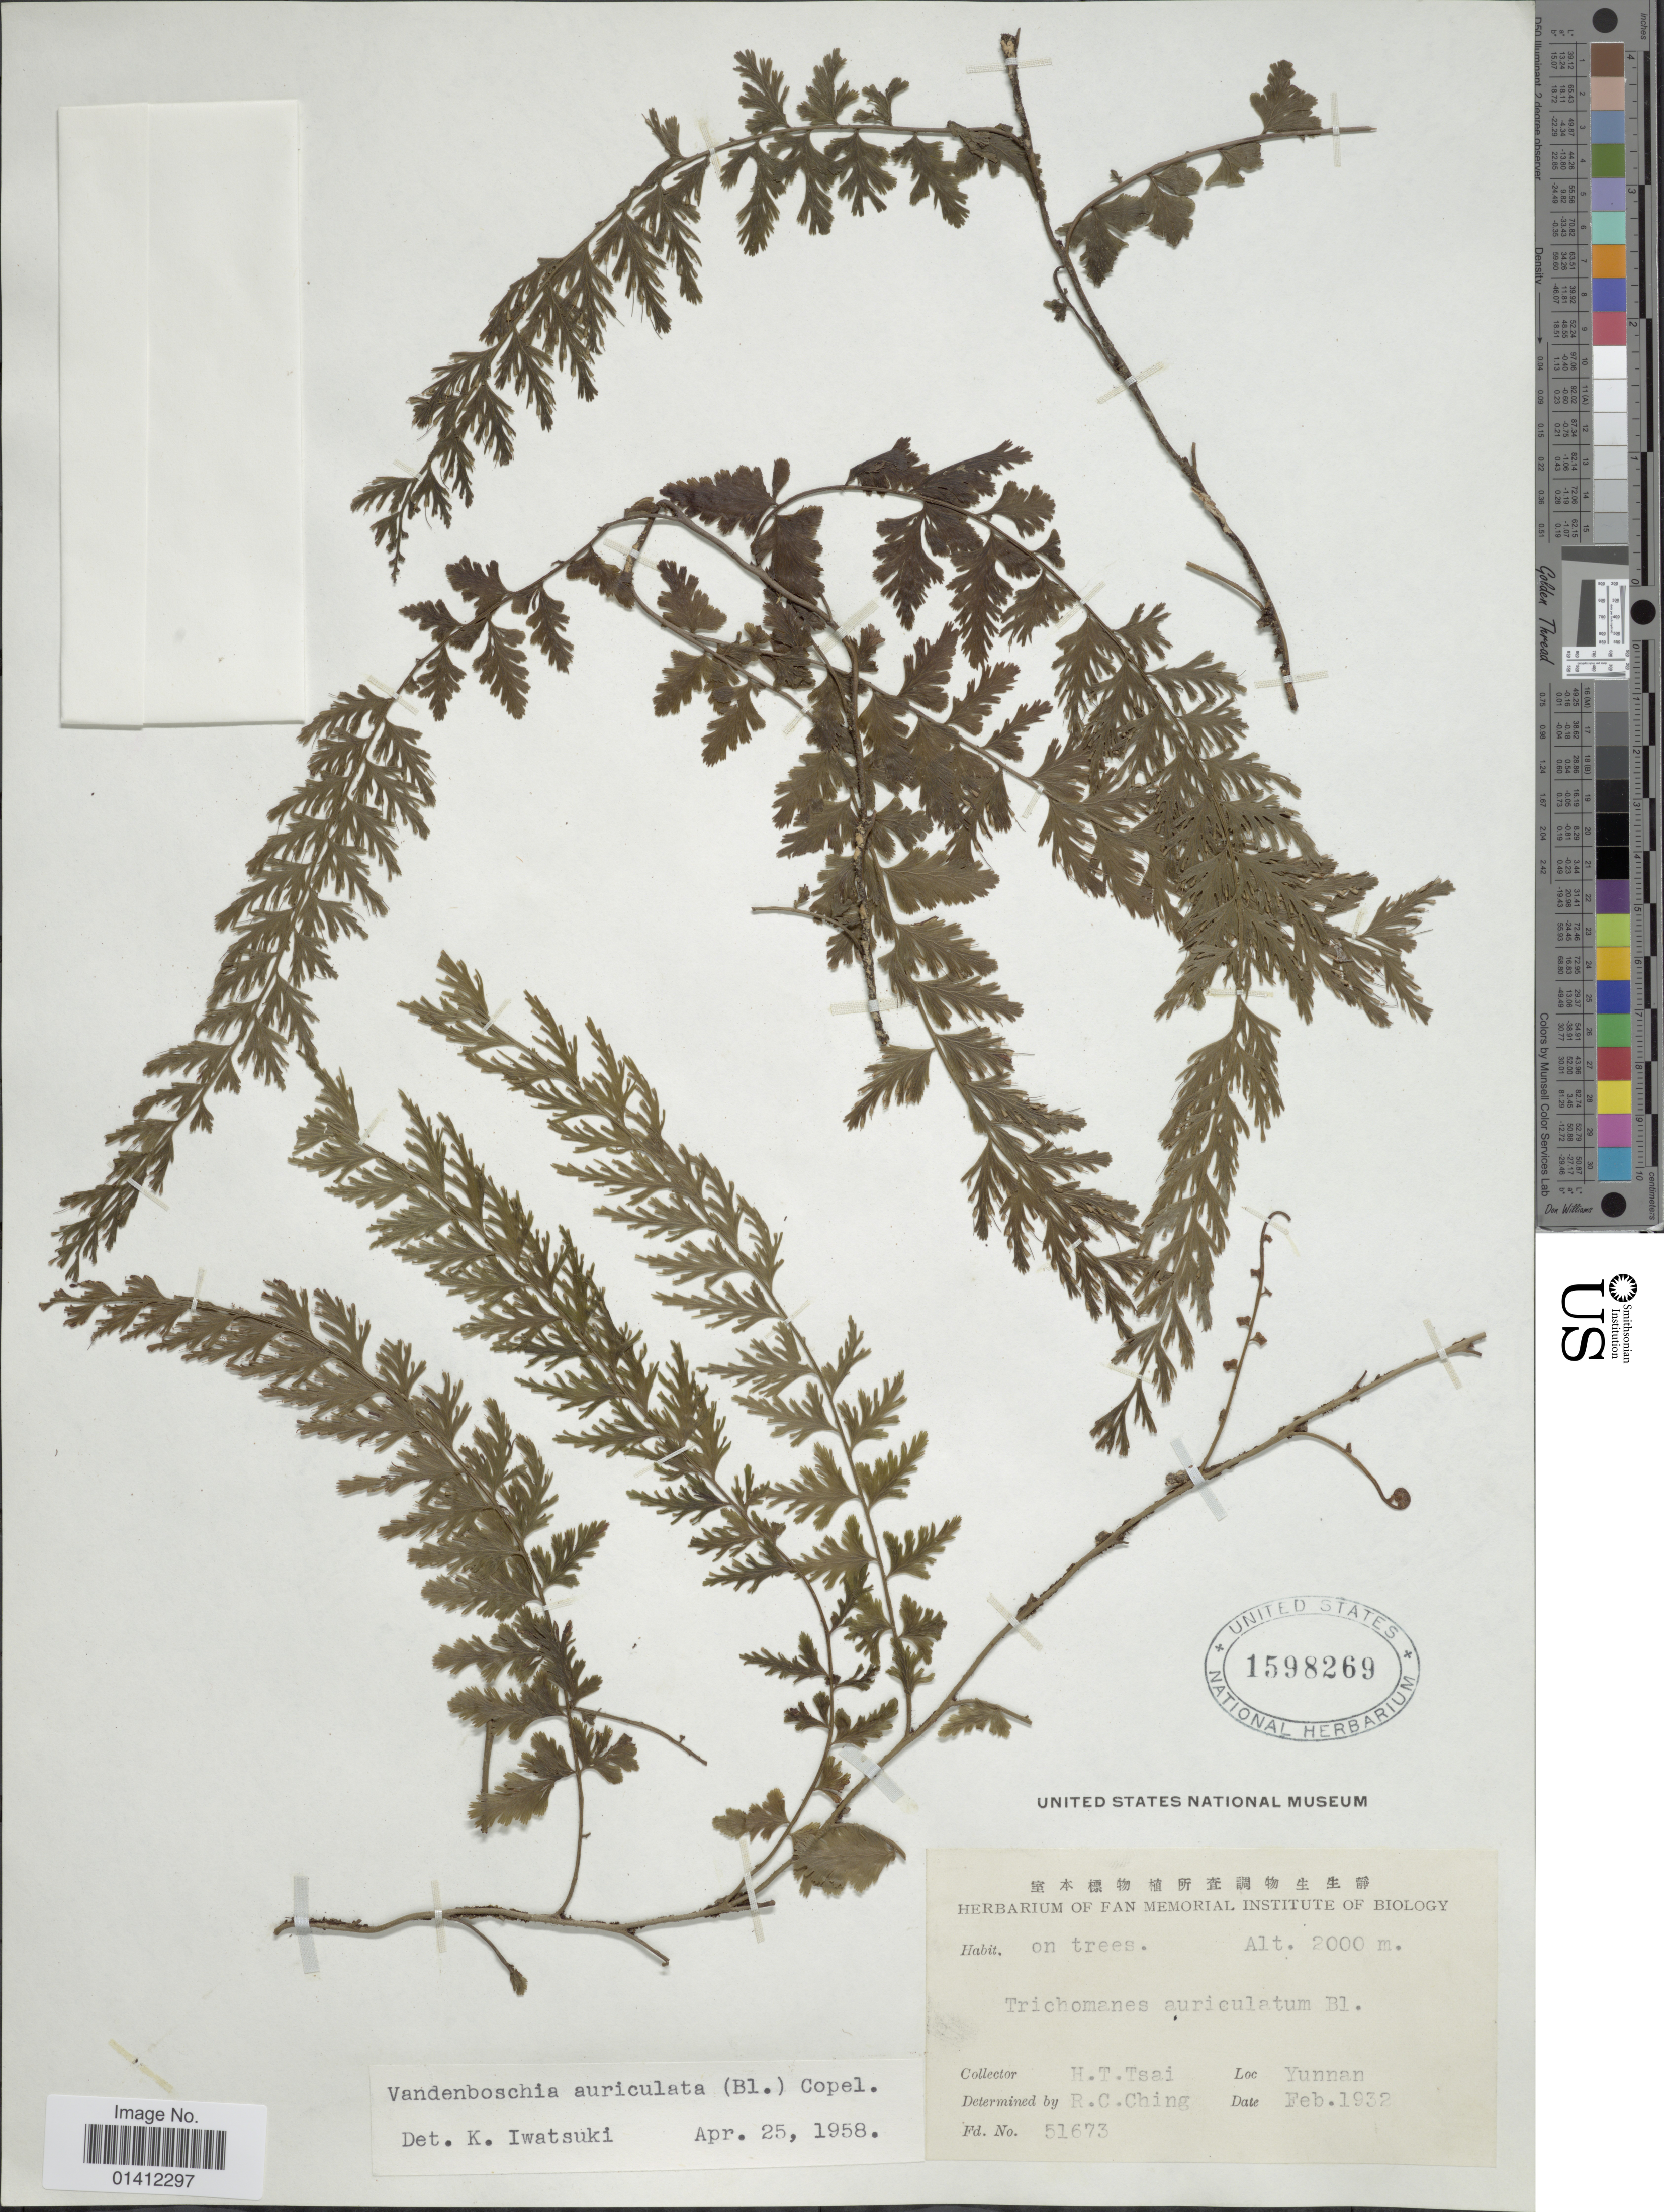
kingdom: Plantae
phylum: Tracheophyta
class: Polypodiopsida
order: Hymenophyllales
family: Hymenophyllaceae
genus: Vandenboschia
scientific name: Vandenboschia auriculata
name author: (Blume) Copel.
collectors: H. Tsai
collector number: Fd. 51673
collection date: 1932-02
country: China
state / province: Yunnan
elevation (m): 2000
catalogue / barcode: US 1598269